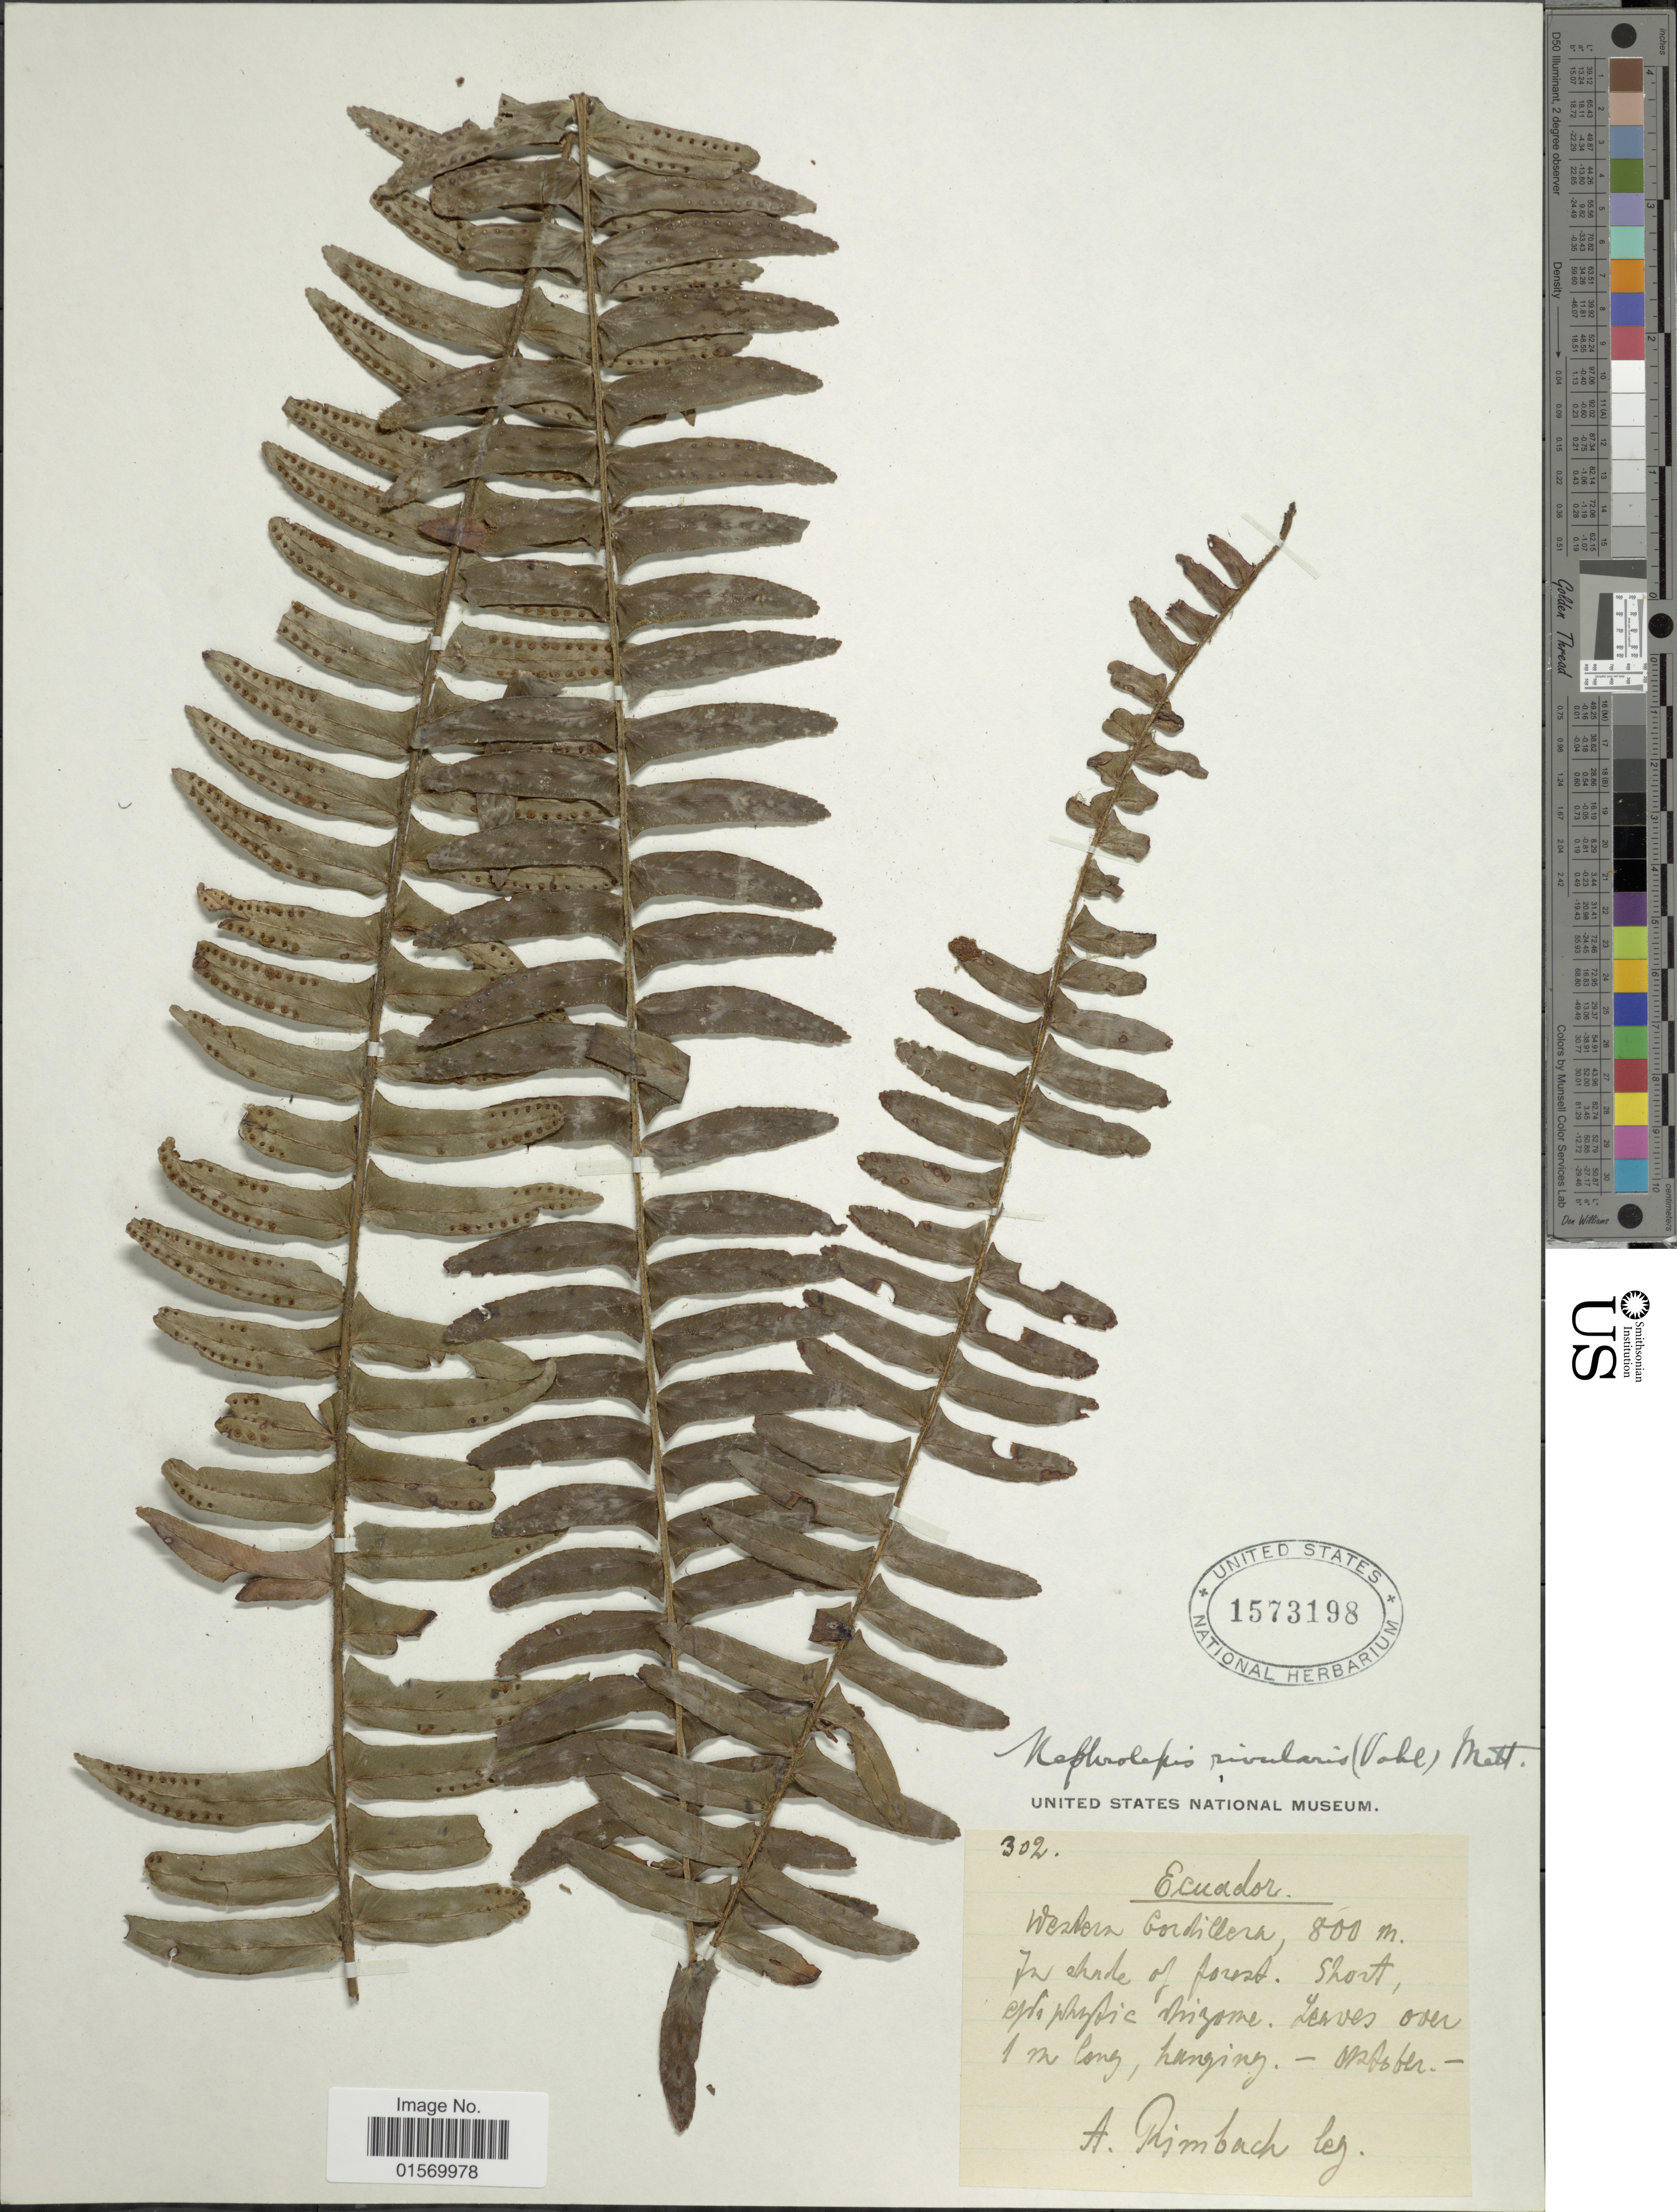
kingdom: Plantae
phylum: Tracheophyta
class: Polypodiopsida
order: Polypodiales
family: Nephrolepidaceae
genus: Nephrolepis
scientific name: Nephrolepis rivularis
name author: (Vahl) Mett. ex Krug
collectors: A. Rimbach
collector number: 302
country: Ecuador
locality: Western Cordillera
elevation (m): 800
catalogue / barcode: US 1573198